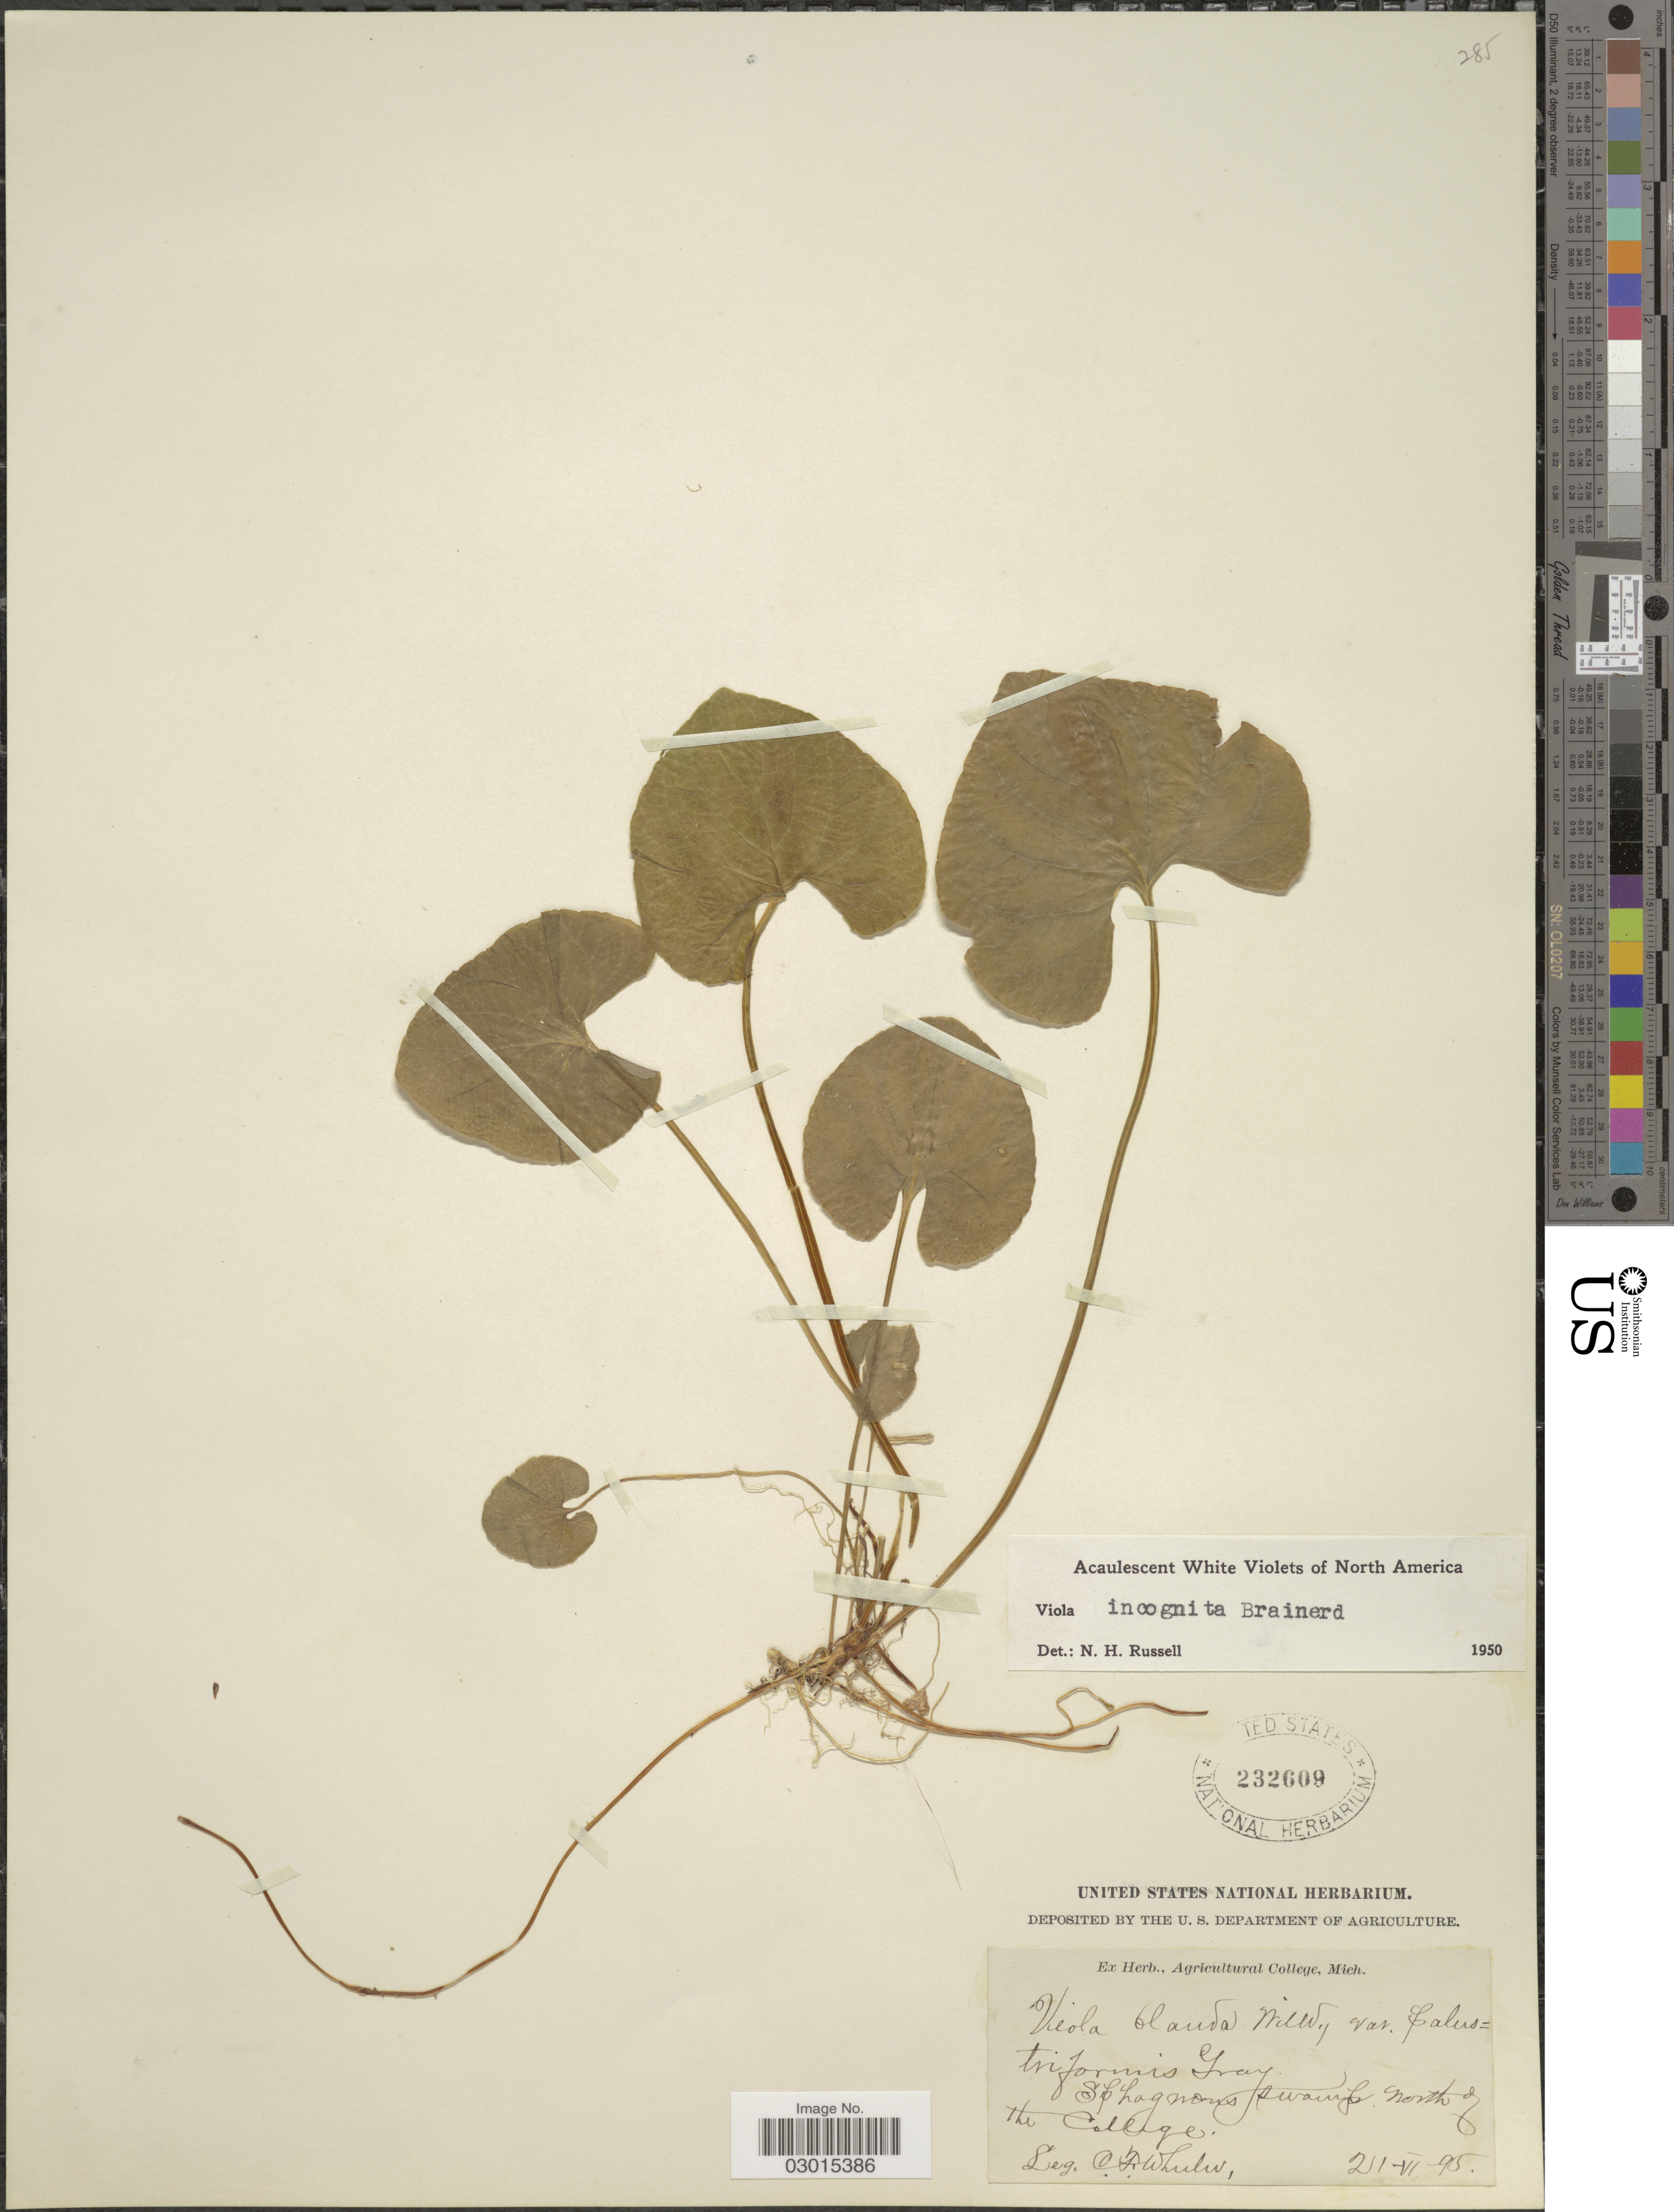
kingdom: Plantae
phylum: Tracheophyta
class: Magnoliopsida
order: Malpighiales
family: Violaceae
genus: Viola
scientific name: Viola incognita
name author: Brainerd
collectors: C. Wheeler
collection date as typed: Transcribed d/m/y: 21/6/95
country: United States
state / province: Michigan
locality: North of the College.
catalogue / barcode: US 232609